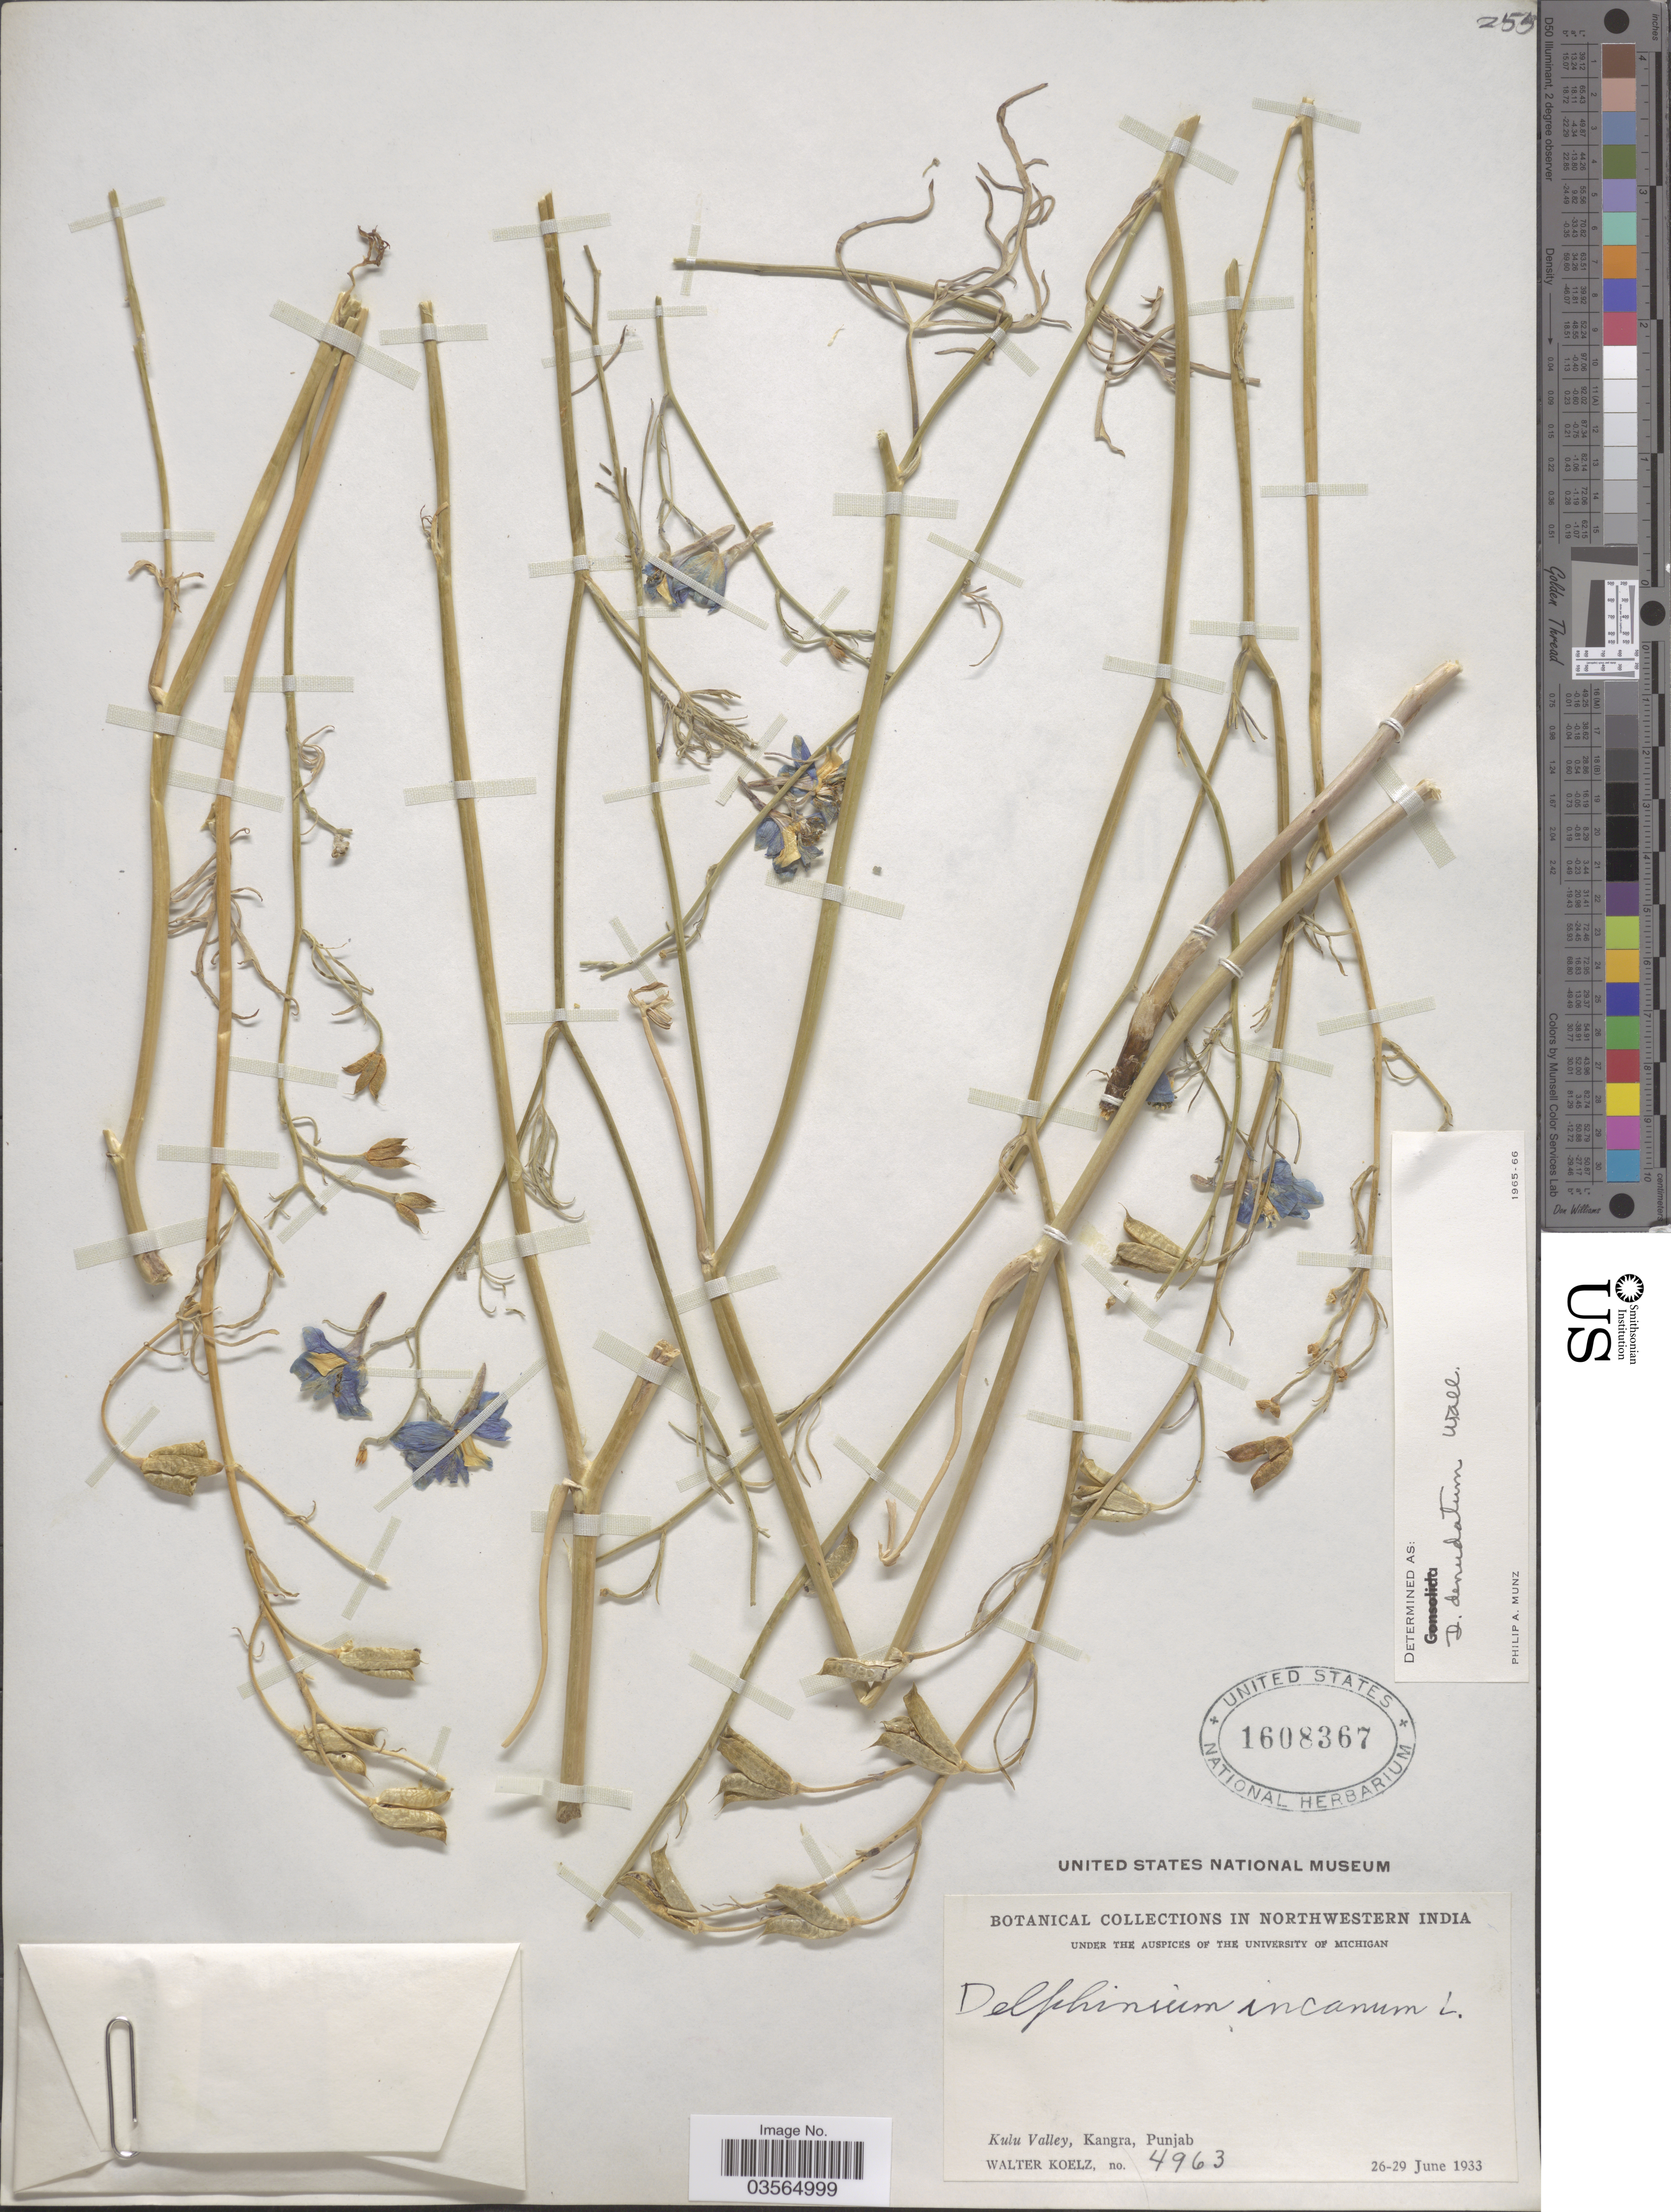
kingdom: Plantae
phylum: Tracheophyta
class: Magnoliopsida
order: Ranunculales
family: Ranunculaceae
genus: Delphinium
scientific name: Delphinium denudatum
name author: Wall. ex Hook. f. & Thomson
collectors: W. N. Koelz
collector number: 4963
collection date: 1933-06-26/1933-06-29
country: India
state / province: Punjab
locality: Northwestern India. Kulu Valley, Kangra.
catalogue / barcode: US 1608367